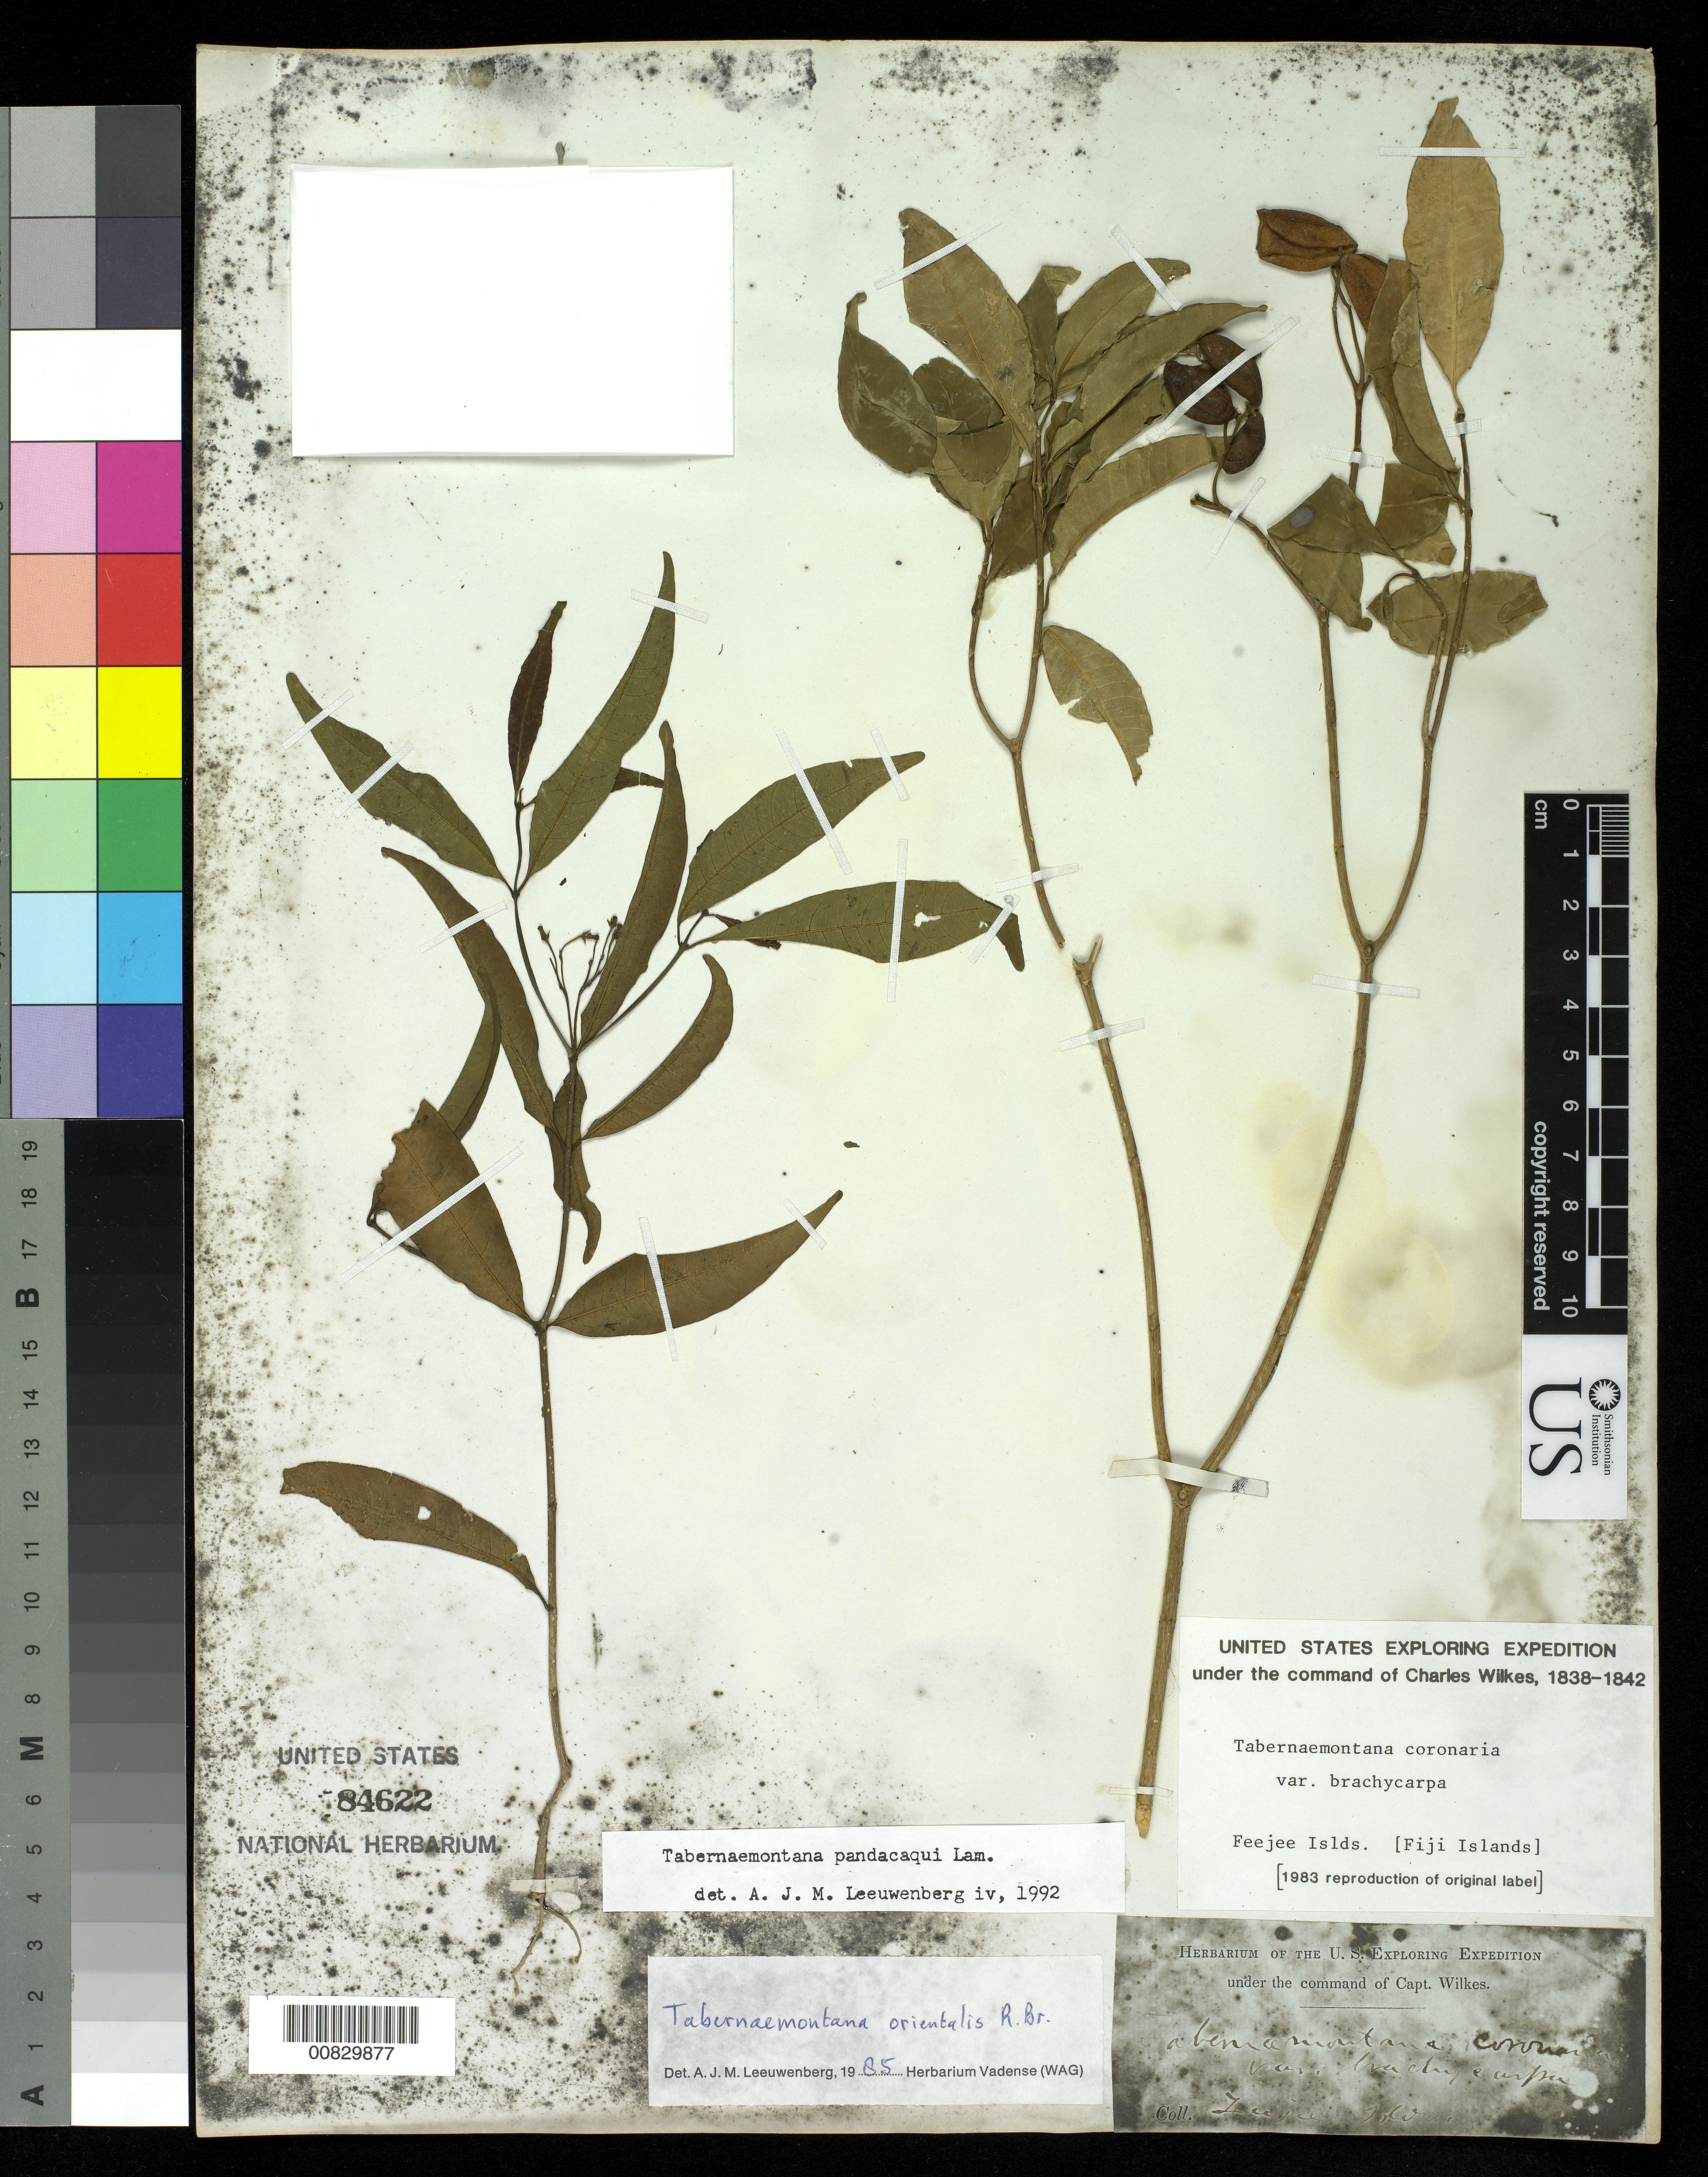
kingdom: Plantae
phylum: Tracheophyta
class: Magnoliopsida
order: Gentianales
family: Apocynaceae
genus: Tabernaemontana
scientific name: Tabernaemontana pandacaqui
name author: Poir.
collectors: Wilkes Explor. Exped.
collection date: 1838/1842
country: Fiji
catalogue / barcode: US 84622